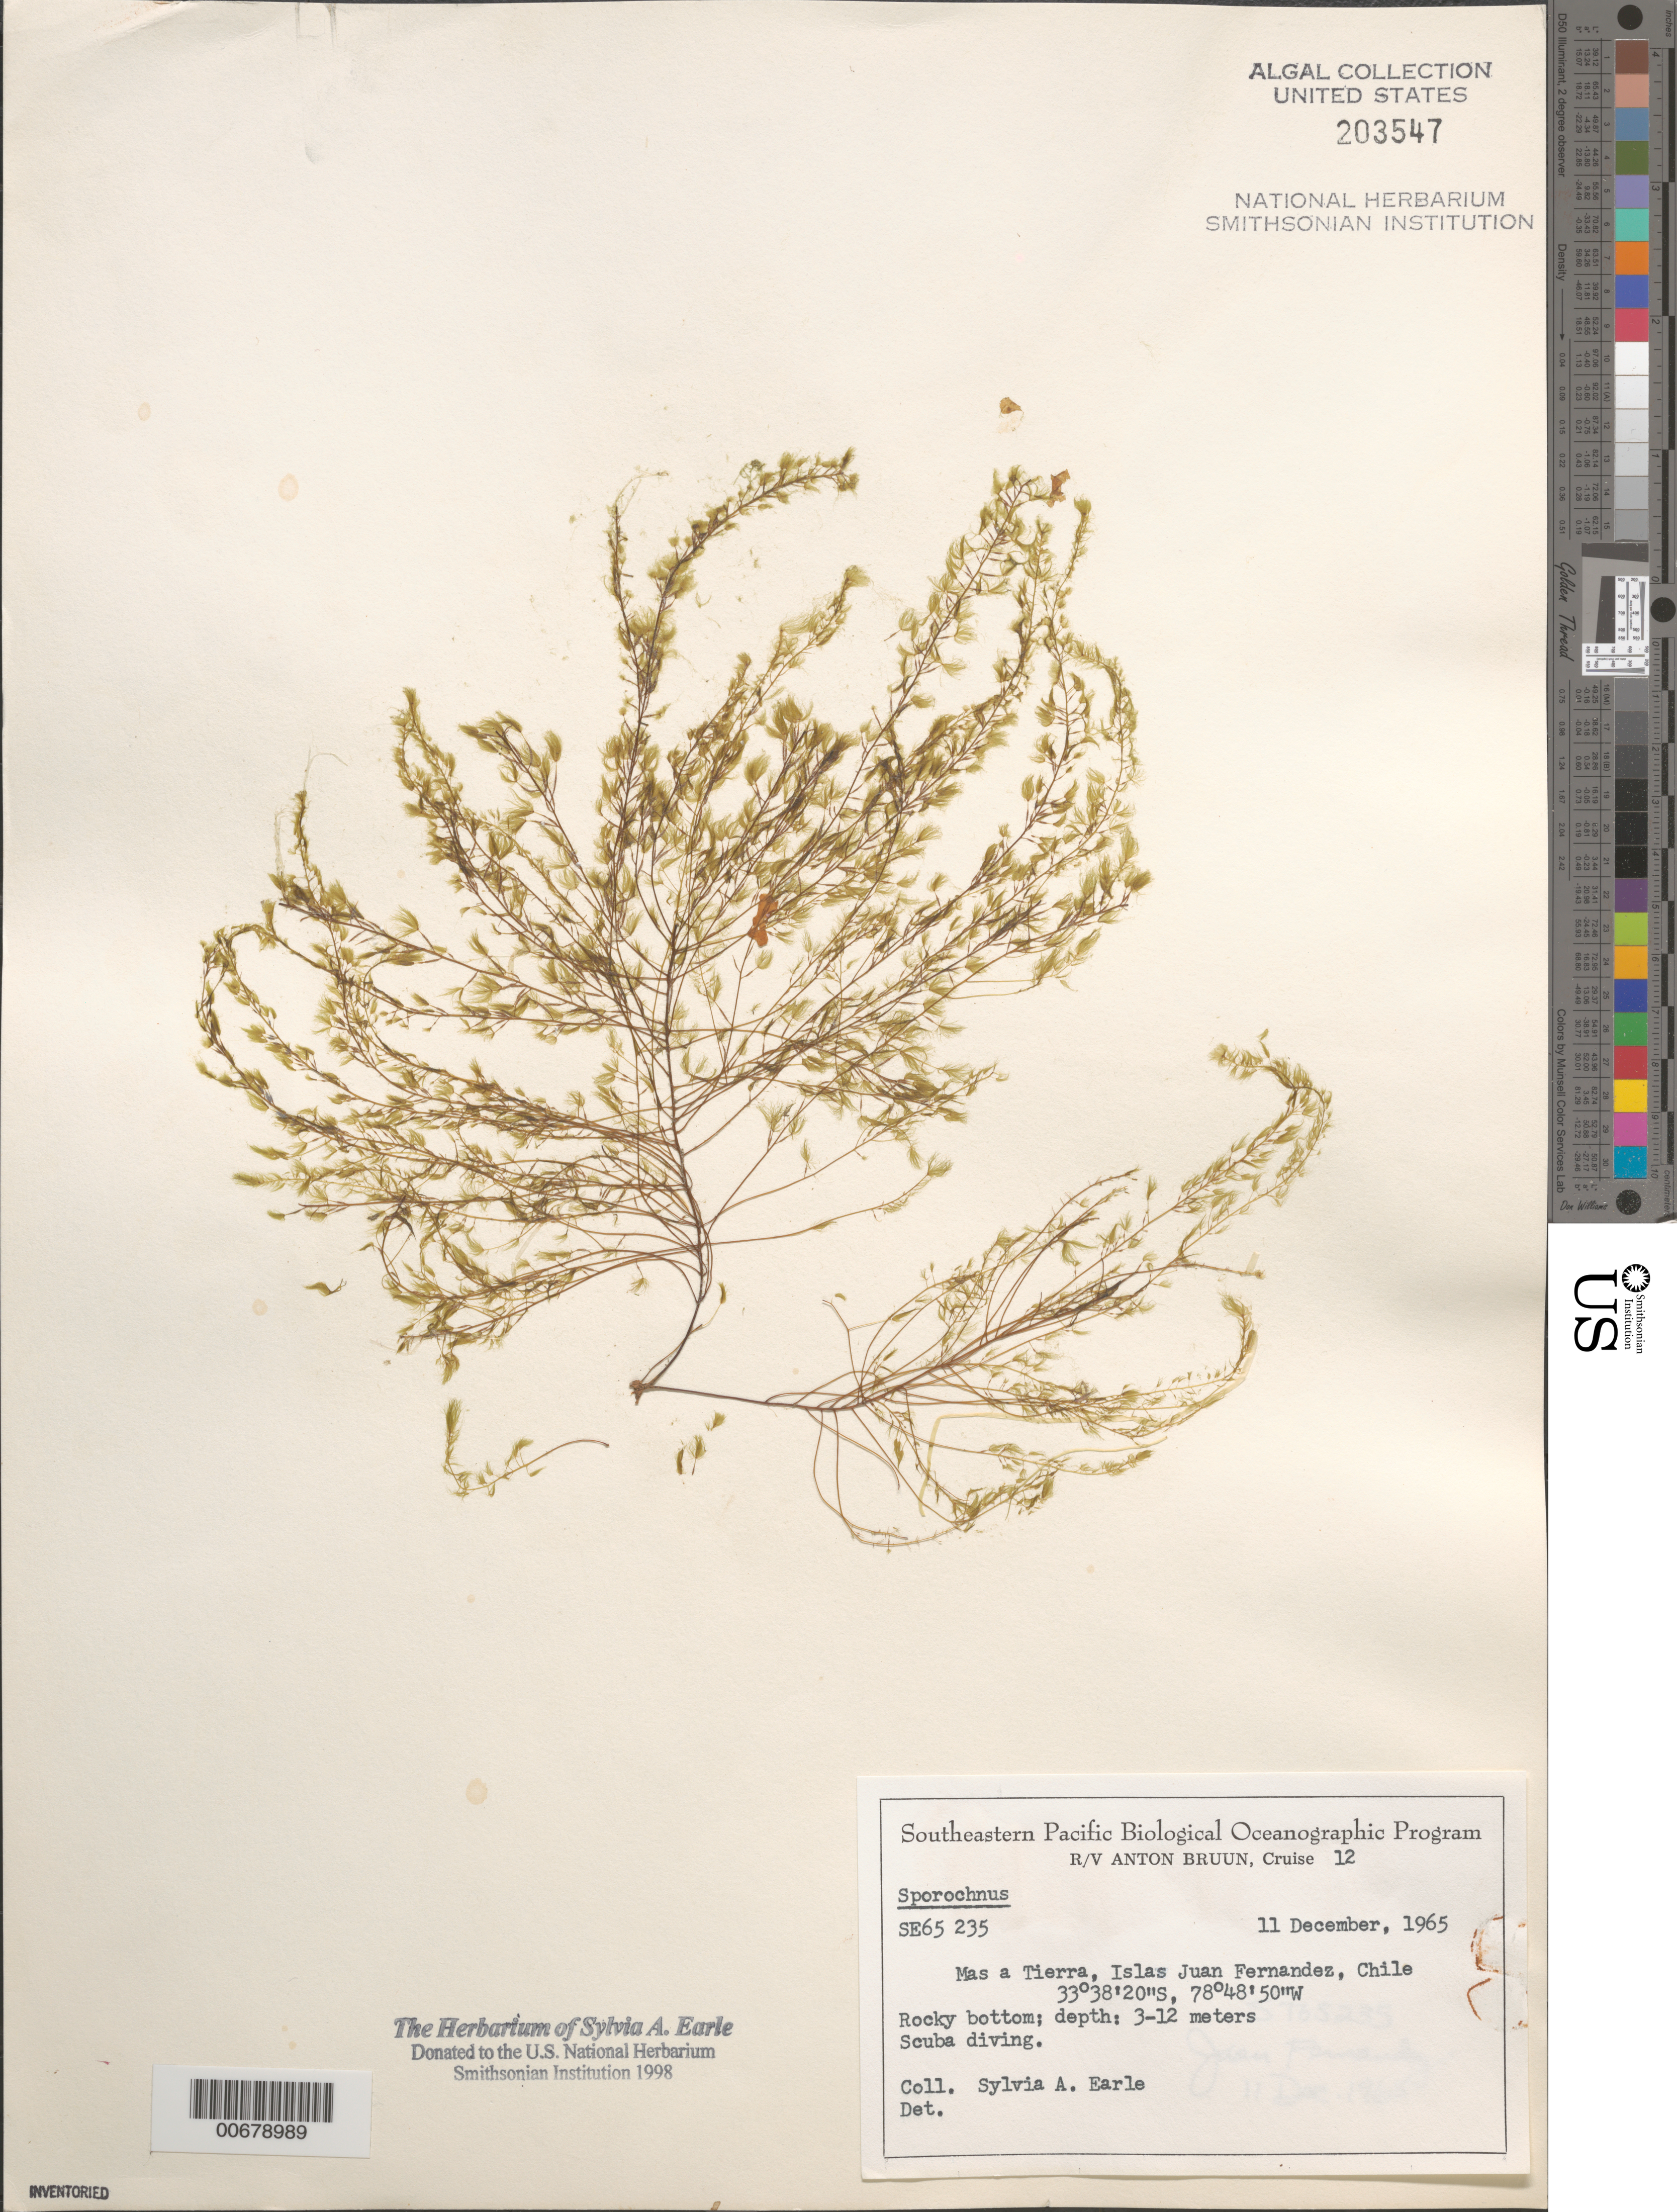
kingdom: Chromista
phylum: Ochrophyta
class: Phaeophyceae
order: Sporochnales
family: Sporochnaceae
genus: Sporochnus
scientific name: Sporochnus sp.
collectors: S. A. Earle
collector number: SE 65235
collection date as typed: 11 Dec 1965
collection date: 1965-12-11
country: Chile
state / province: Valparaíso (V)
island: Isla Más a Tierra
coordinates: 33 38' 20" S, 78 48' 50" W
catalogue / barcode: US 203547